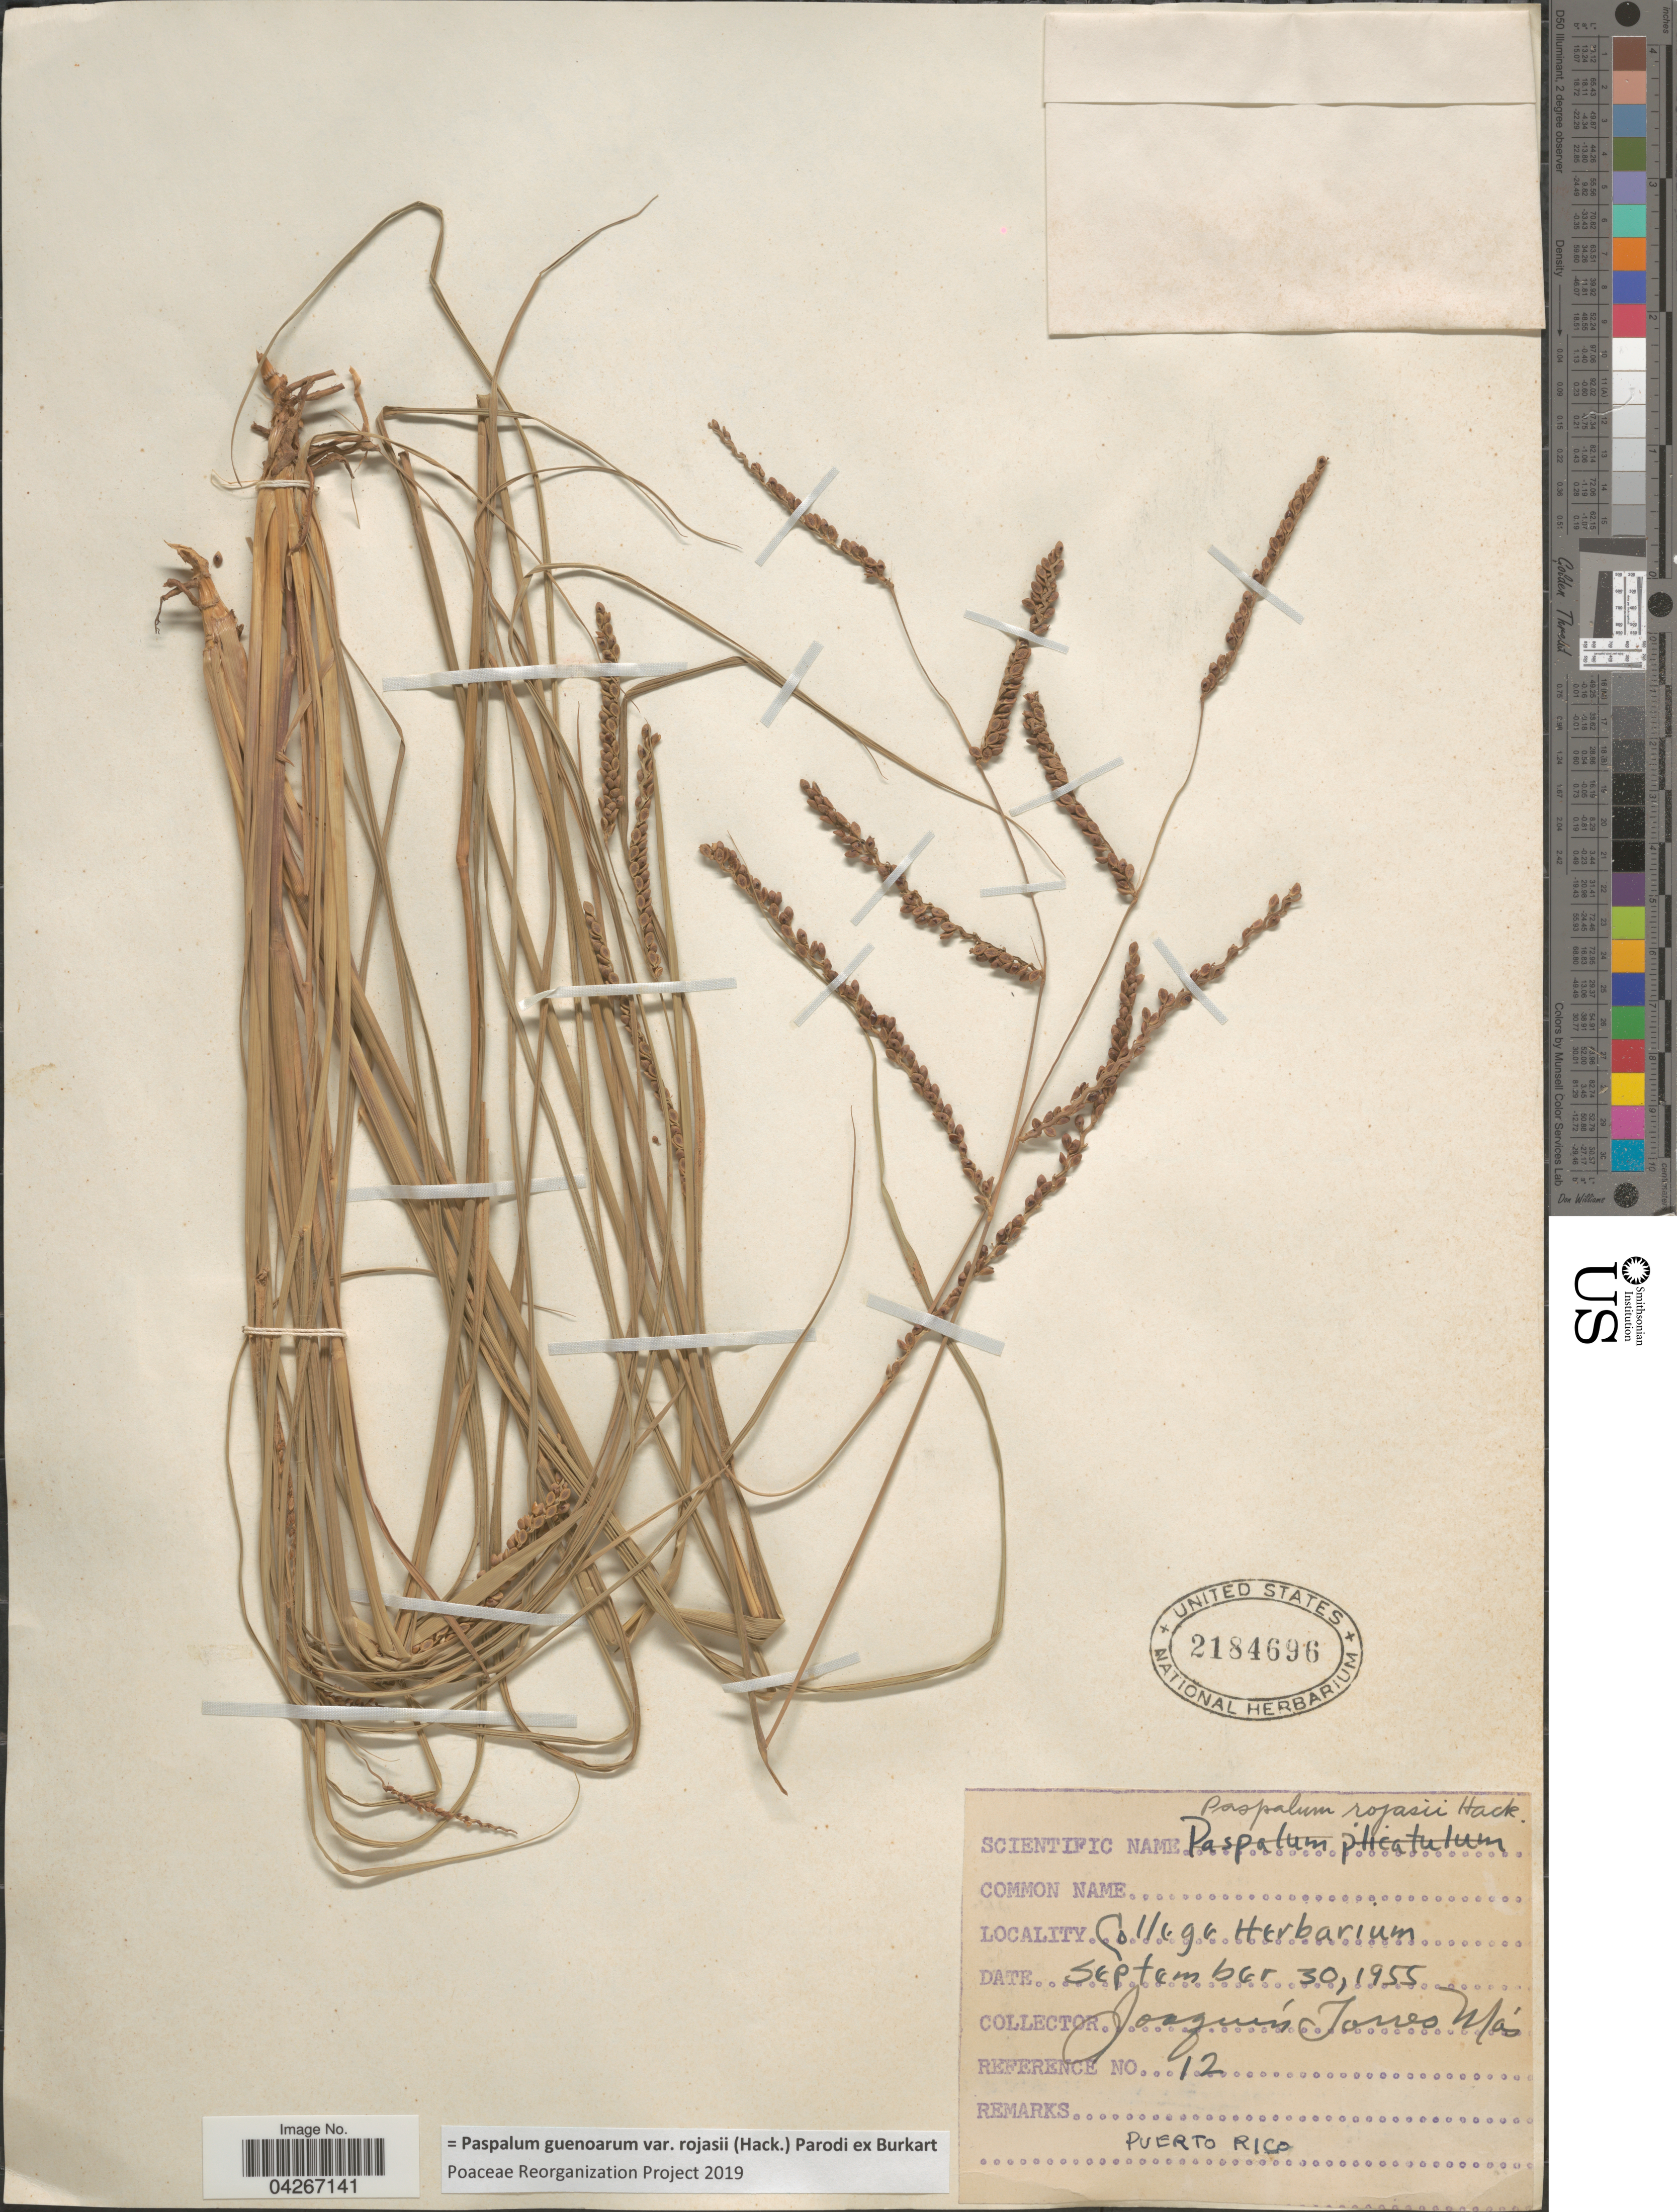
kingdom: Plantae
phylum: Tracheophyta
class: Liliopsida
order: Poales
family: Poaceae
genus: Paspalum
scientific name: Paspalum guenoarum var. rojasii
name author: (Hack.) Parodi ex Burkart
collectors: J. Torres Más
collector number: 12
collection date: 1955-09-30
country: Puerto Rico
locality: College Herbarium.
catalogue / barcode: US 2184696